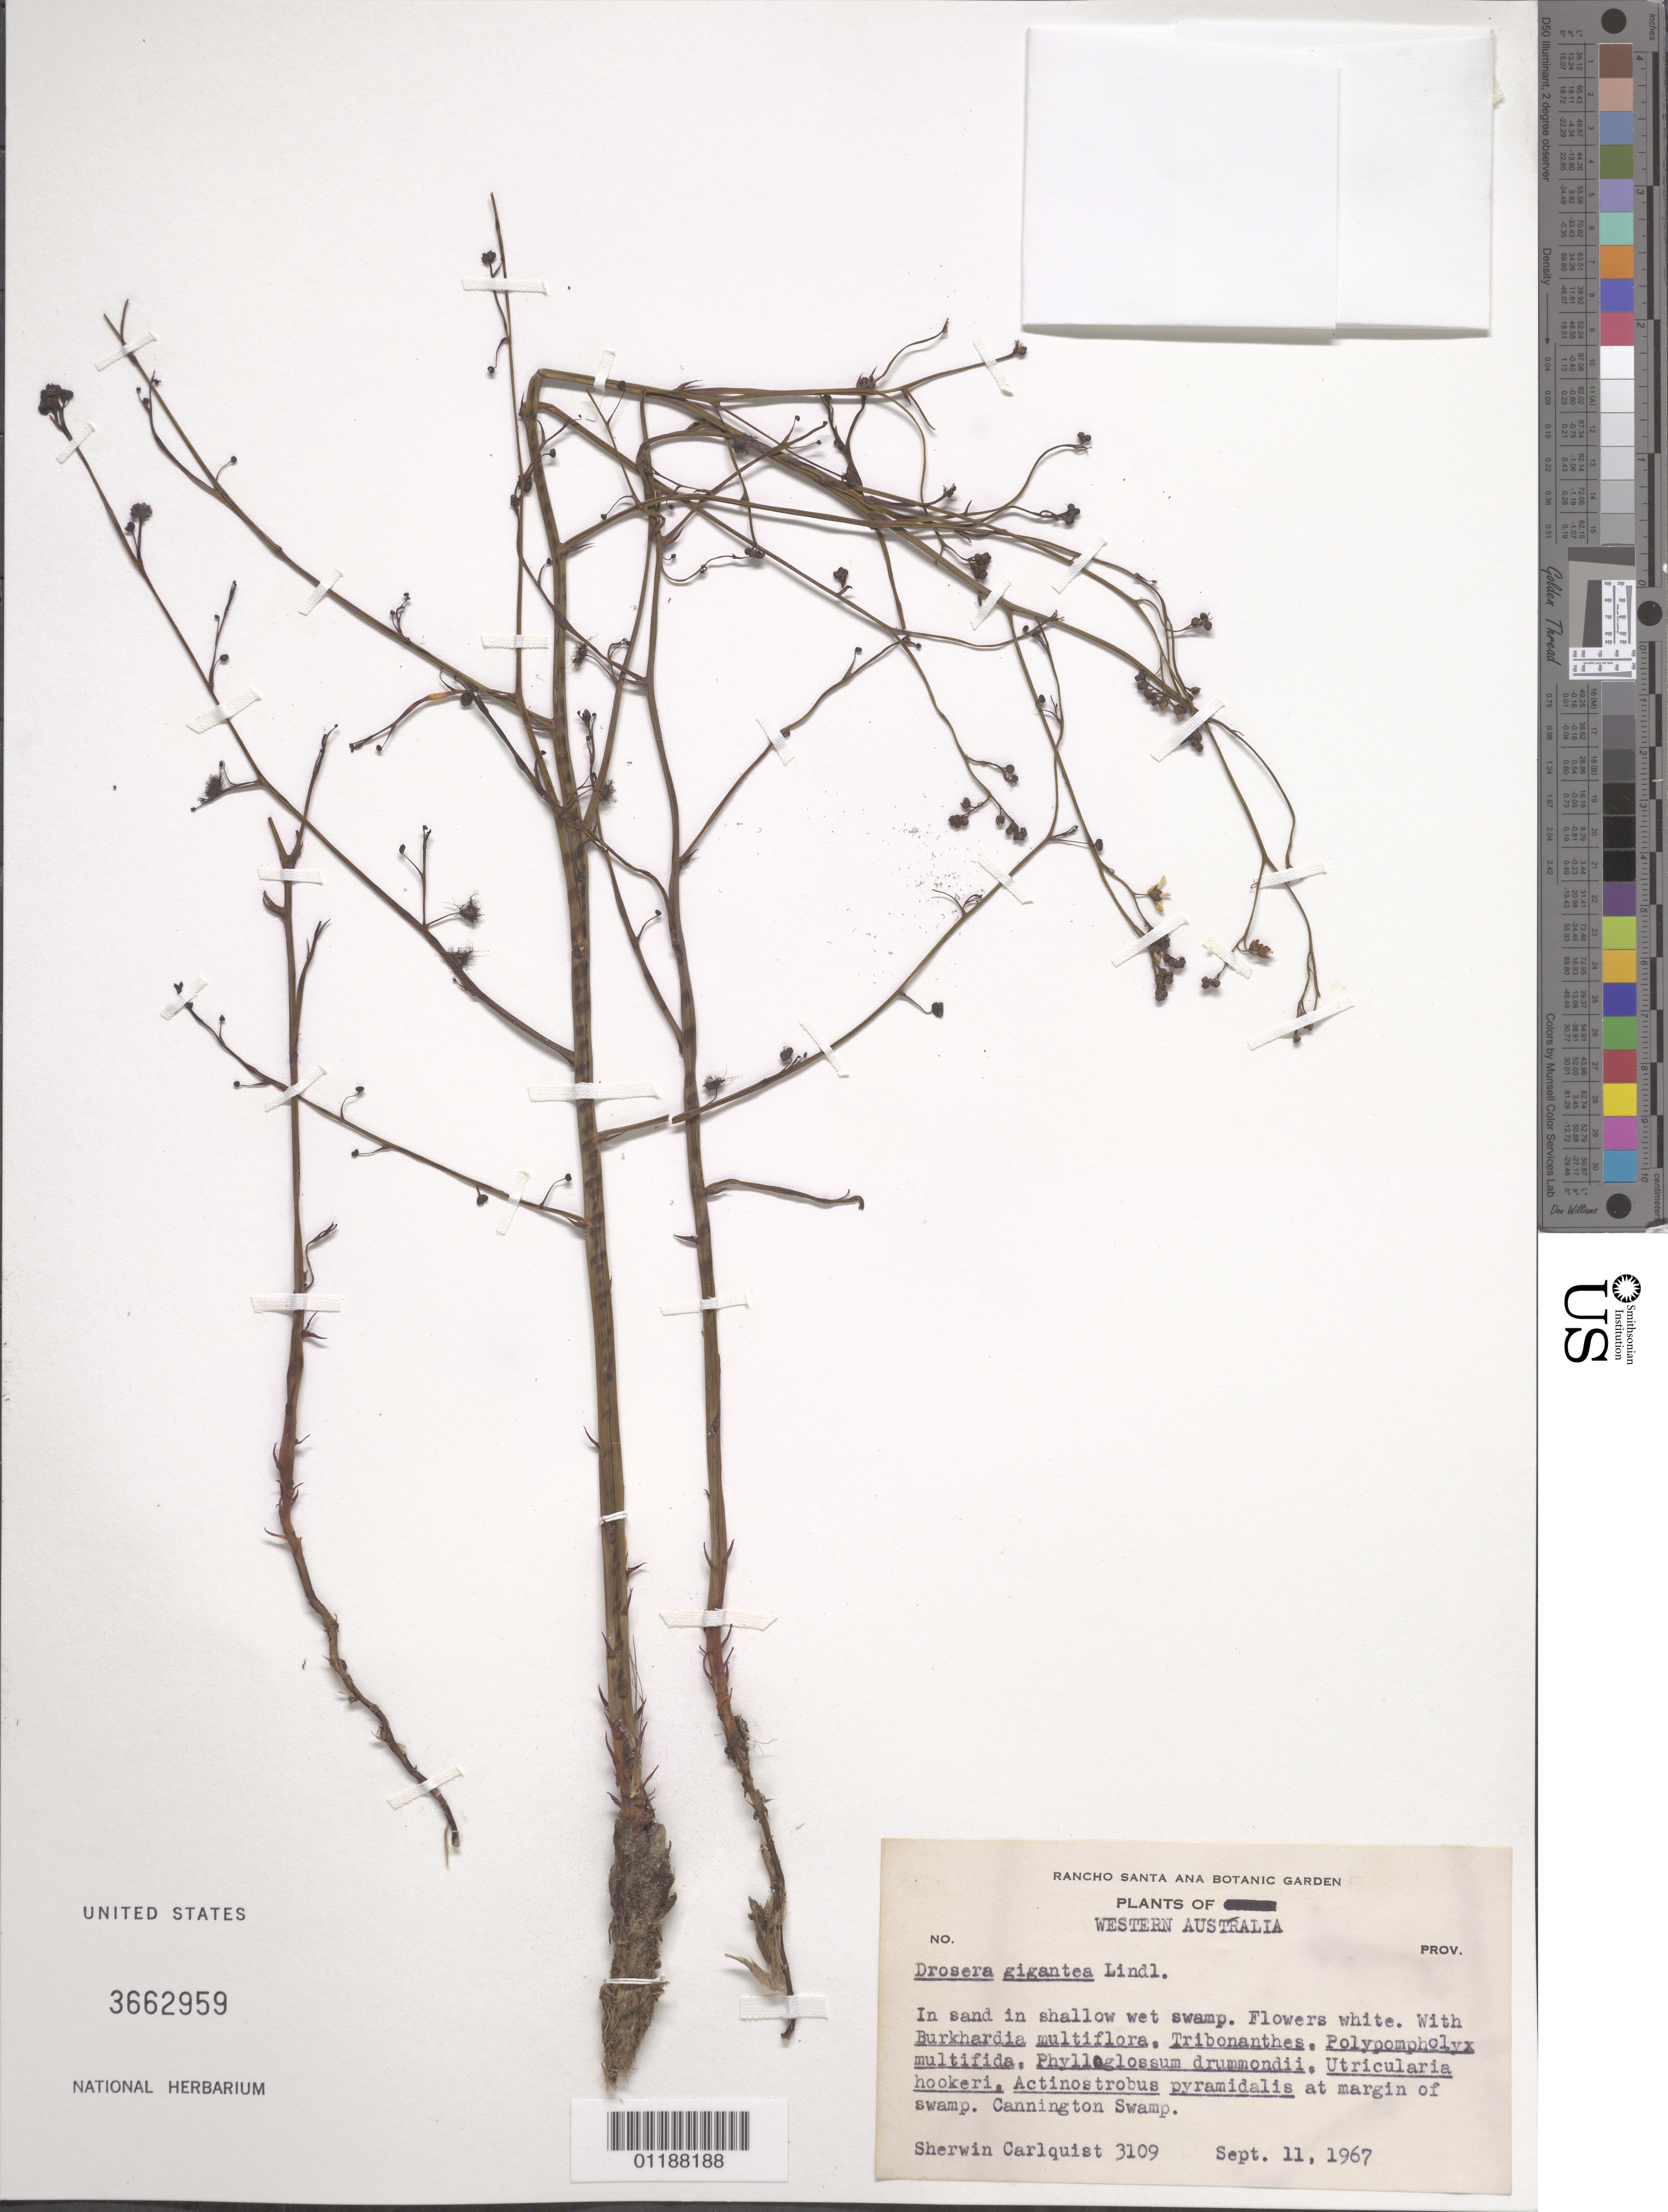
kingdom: Plantae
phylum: Tracheophyta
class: Magnoliopsida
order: Caryophyllales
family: Droseraceae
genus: Drosera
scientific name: Drosera gigantea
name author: Lindl.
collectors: S. Carlquist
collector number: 3109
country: Australia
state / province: Western Australia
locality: Casnnington Swamp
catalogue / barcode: US 3662959